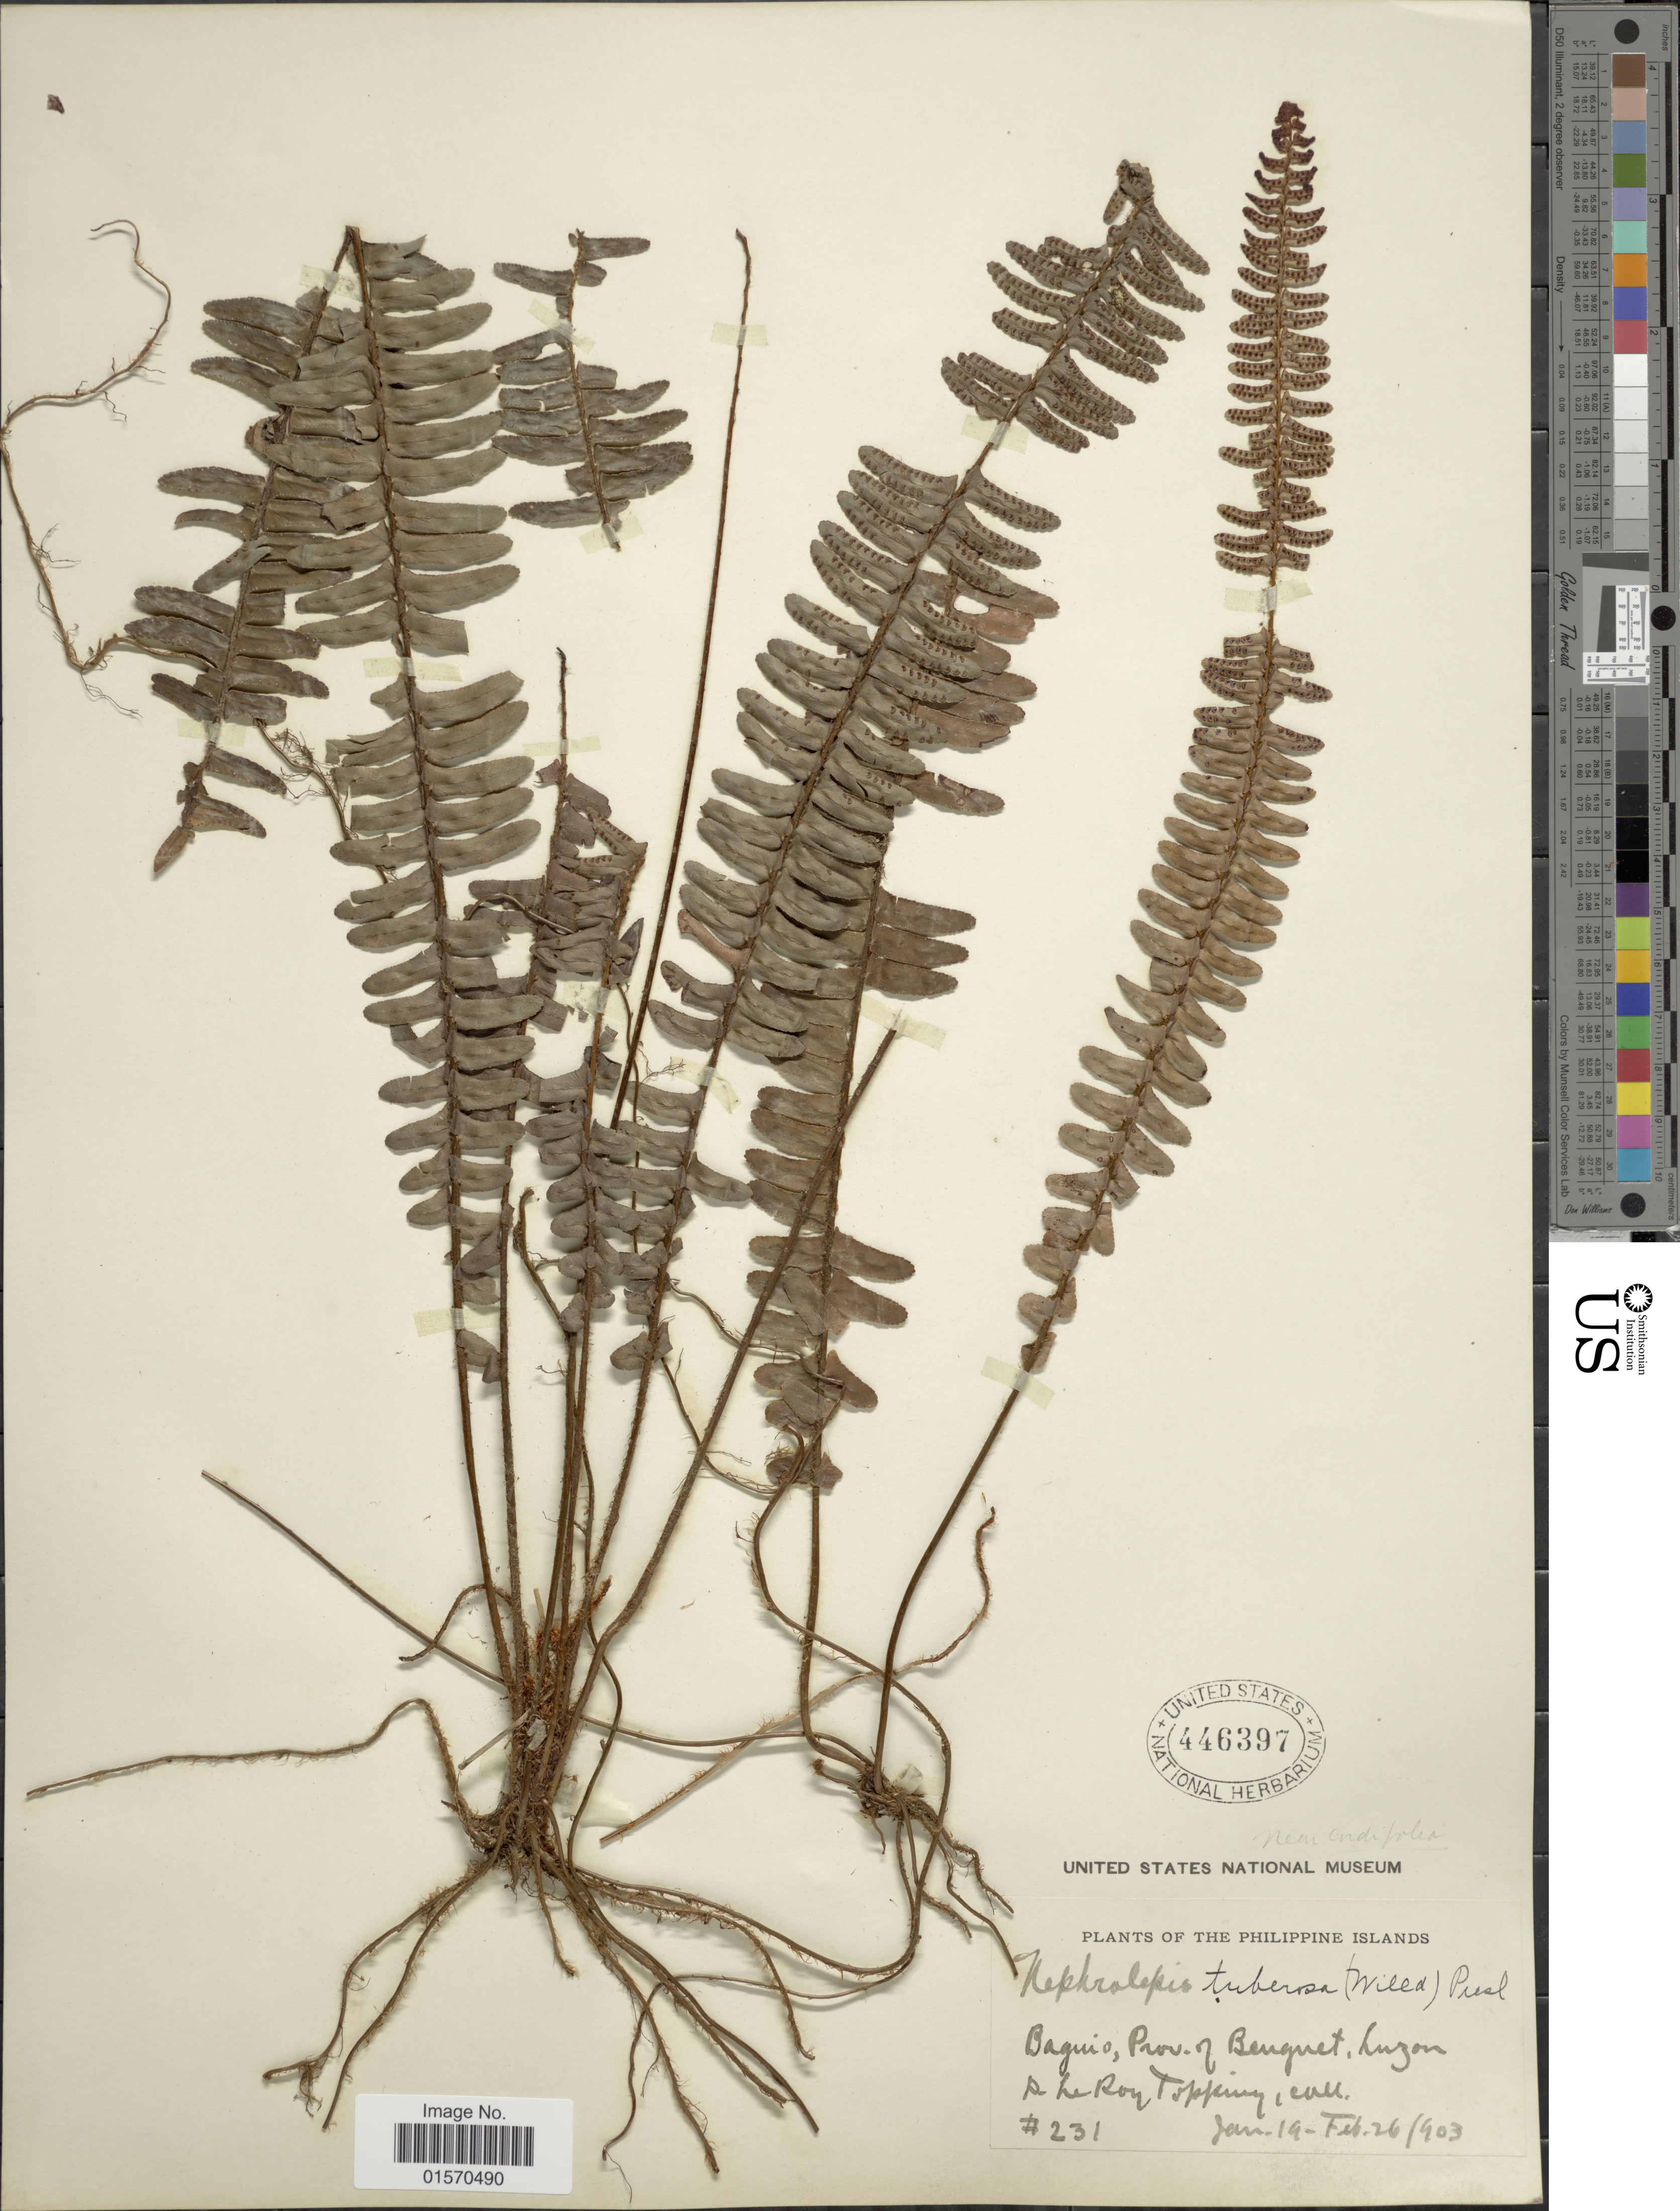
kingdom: Plantae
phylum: Tracheophyta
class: Polypodiopsida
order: Polypodiales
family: Nephrolepidaceae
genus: Nephrolepis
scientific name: Nephrolepis cordifolia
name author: (L.) C. Presl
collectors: D. L. Topping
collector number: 231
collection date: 1903-01-19/1903-02-26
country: Philippines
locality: Baguio, Prov. of Benguet, Luzon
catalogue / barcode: US 446397